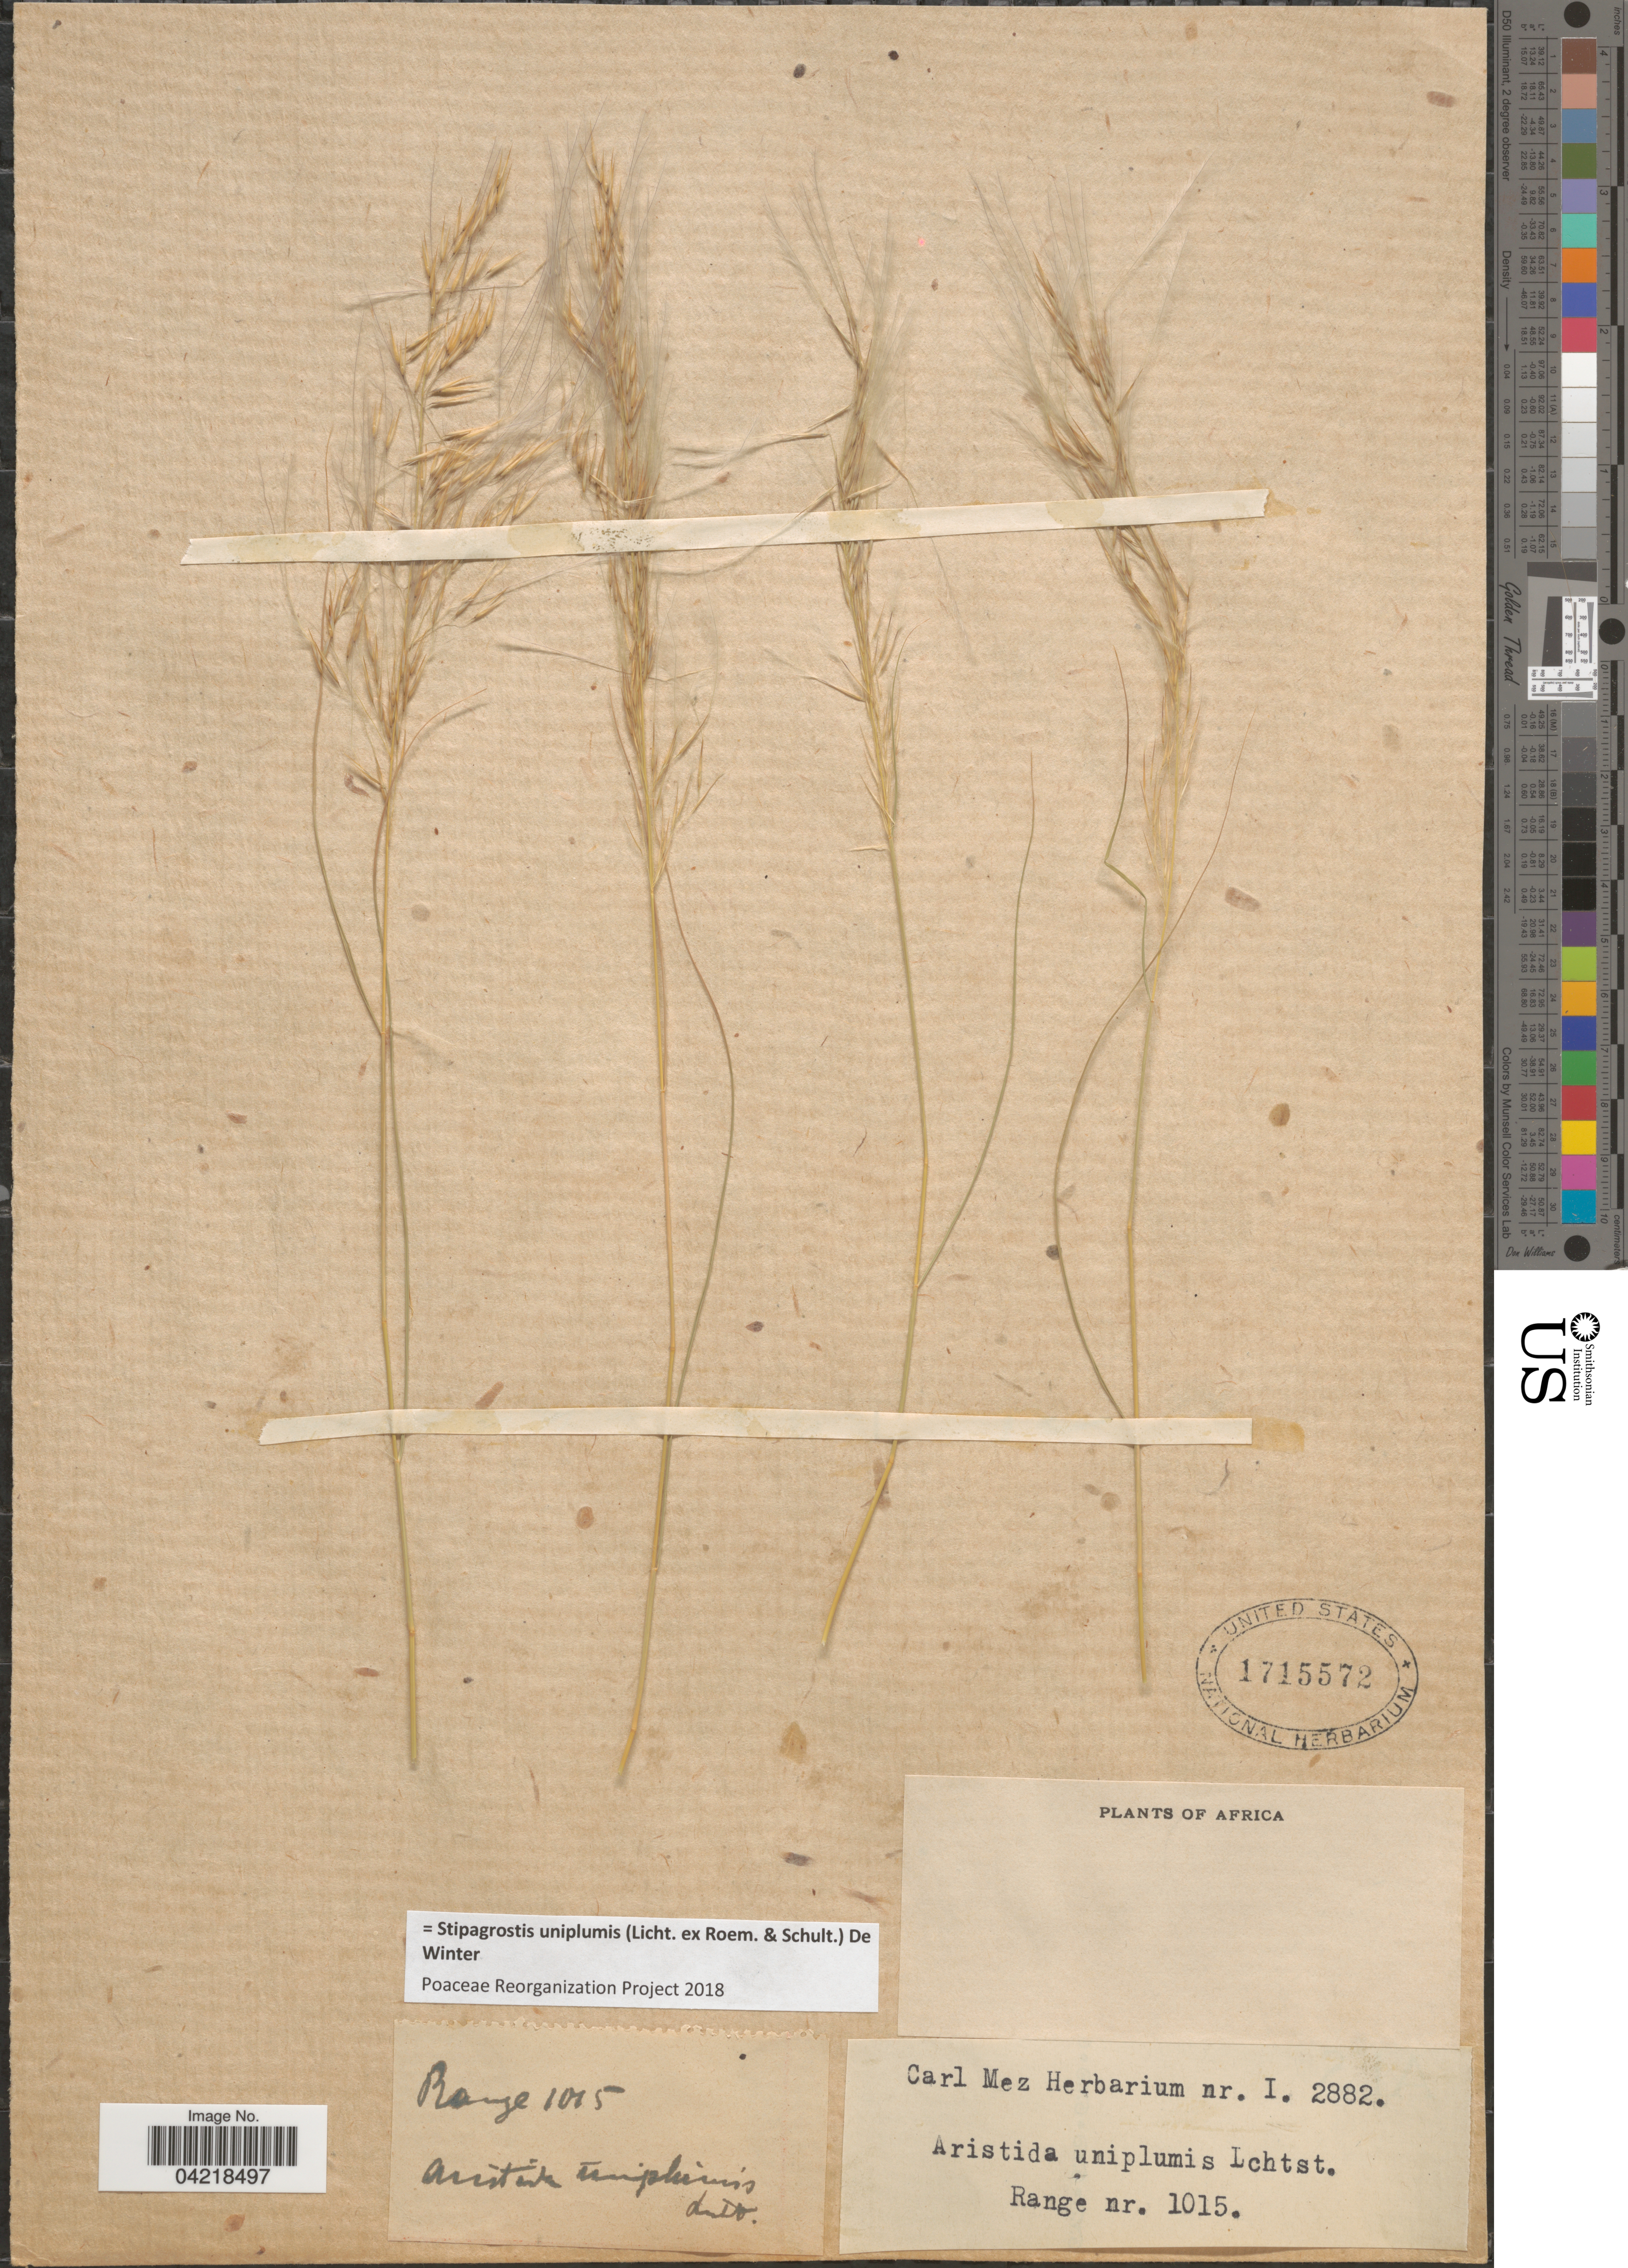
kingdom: Plantae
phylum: Tracheophyta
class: Liliopsida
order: Poales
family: Poaceae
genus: Stipagrostis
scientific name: Stipagrostis uniplumis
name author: (Licht.) De Winter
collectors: Range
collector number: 1015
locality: Africa.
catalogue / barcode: US 1715572